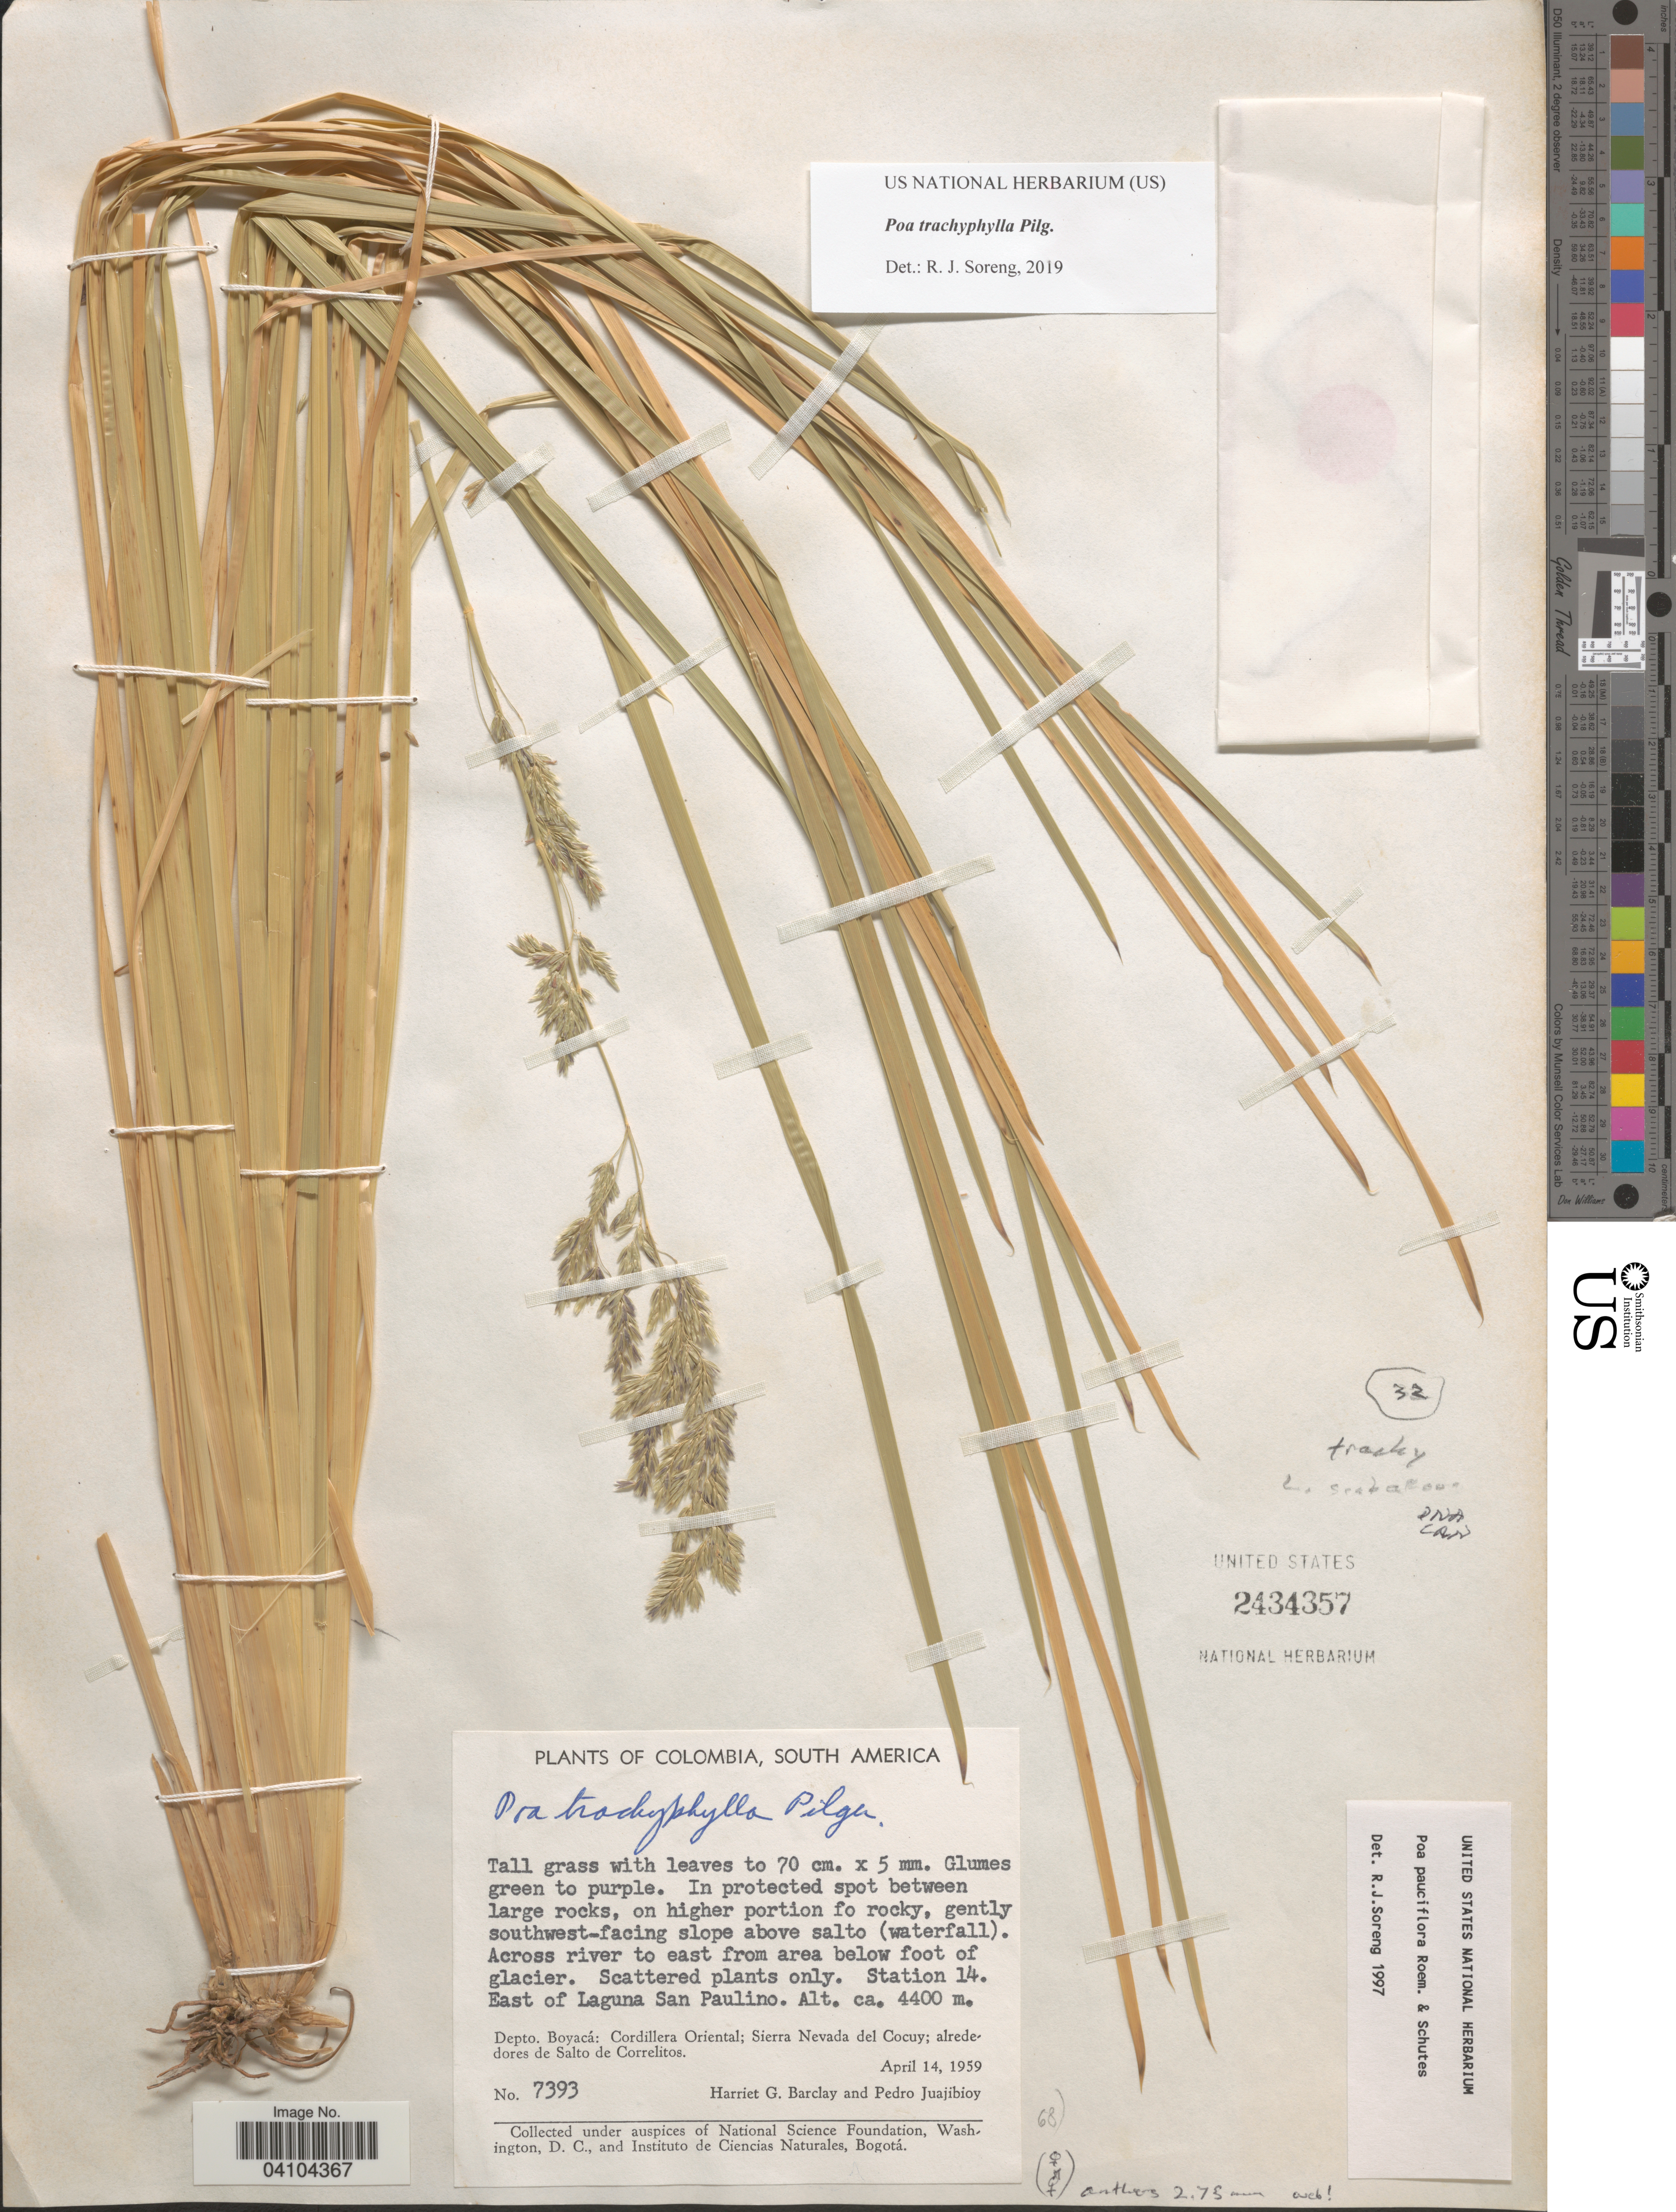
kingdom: Plantae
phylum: Tracheophyta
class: Liliopsida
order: Poales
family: Poaceae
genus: Poa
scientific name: Poa trachyphylla Hack., nom. illeg.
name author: Hack.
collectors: H. G. Barclay & P. Juajibioy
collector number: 7393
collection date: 1959-04-14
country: Colombia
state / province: Boyacá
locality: In protected spot between large rocks, on higher portion of rocky, gently southwest-facing slope above salto (waterfall). Across river to east from area below foot of glacier. Scattered plants only. Station 14. East of Laguna San Paulino. Depto. Boyacá: Cordillera Oriental; Sierra Nevada del Cocuy; alrededores de Salto de Correlitos.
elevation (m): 4400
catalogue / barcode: US 2434357